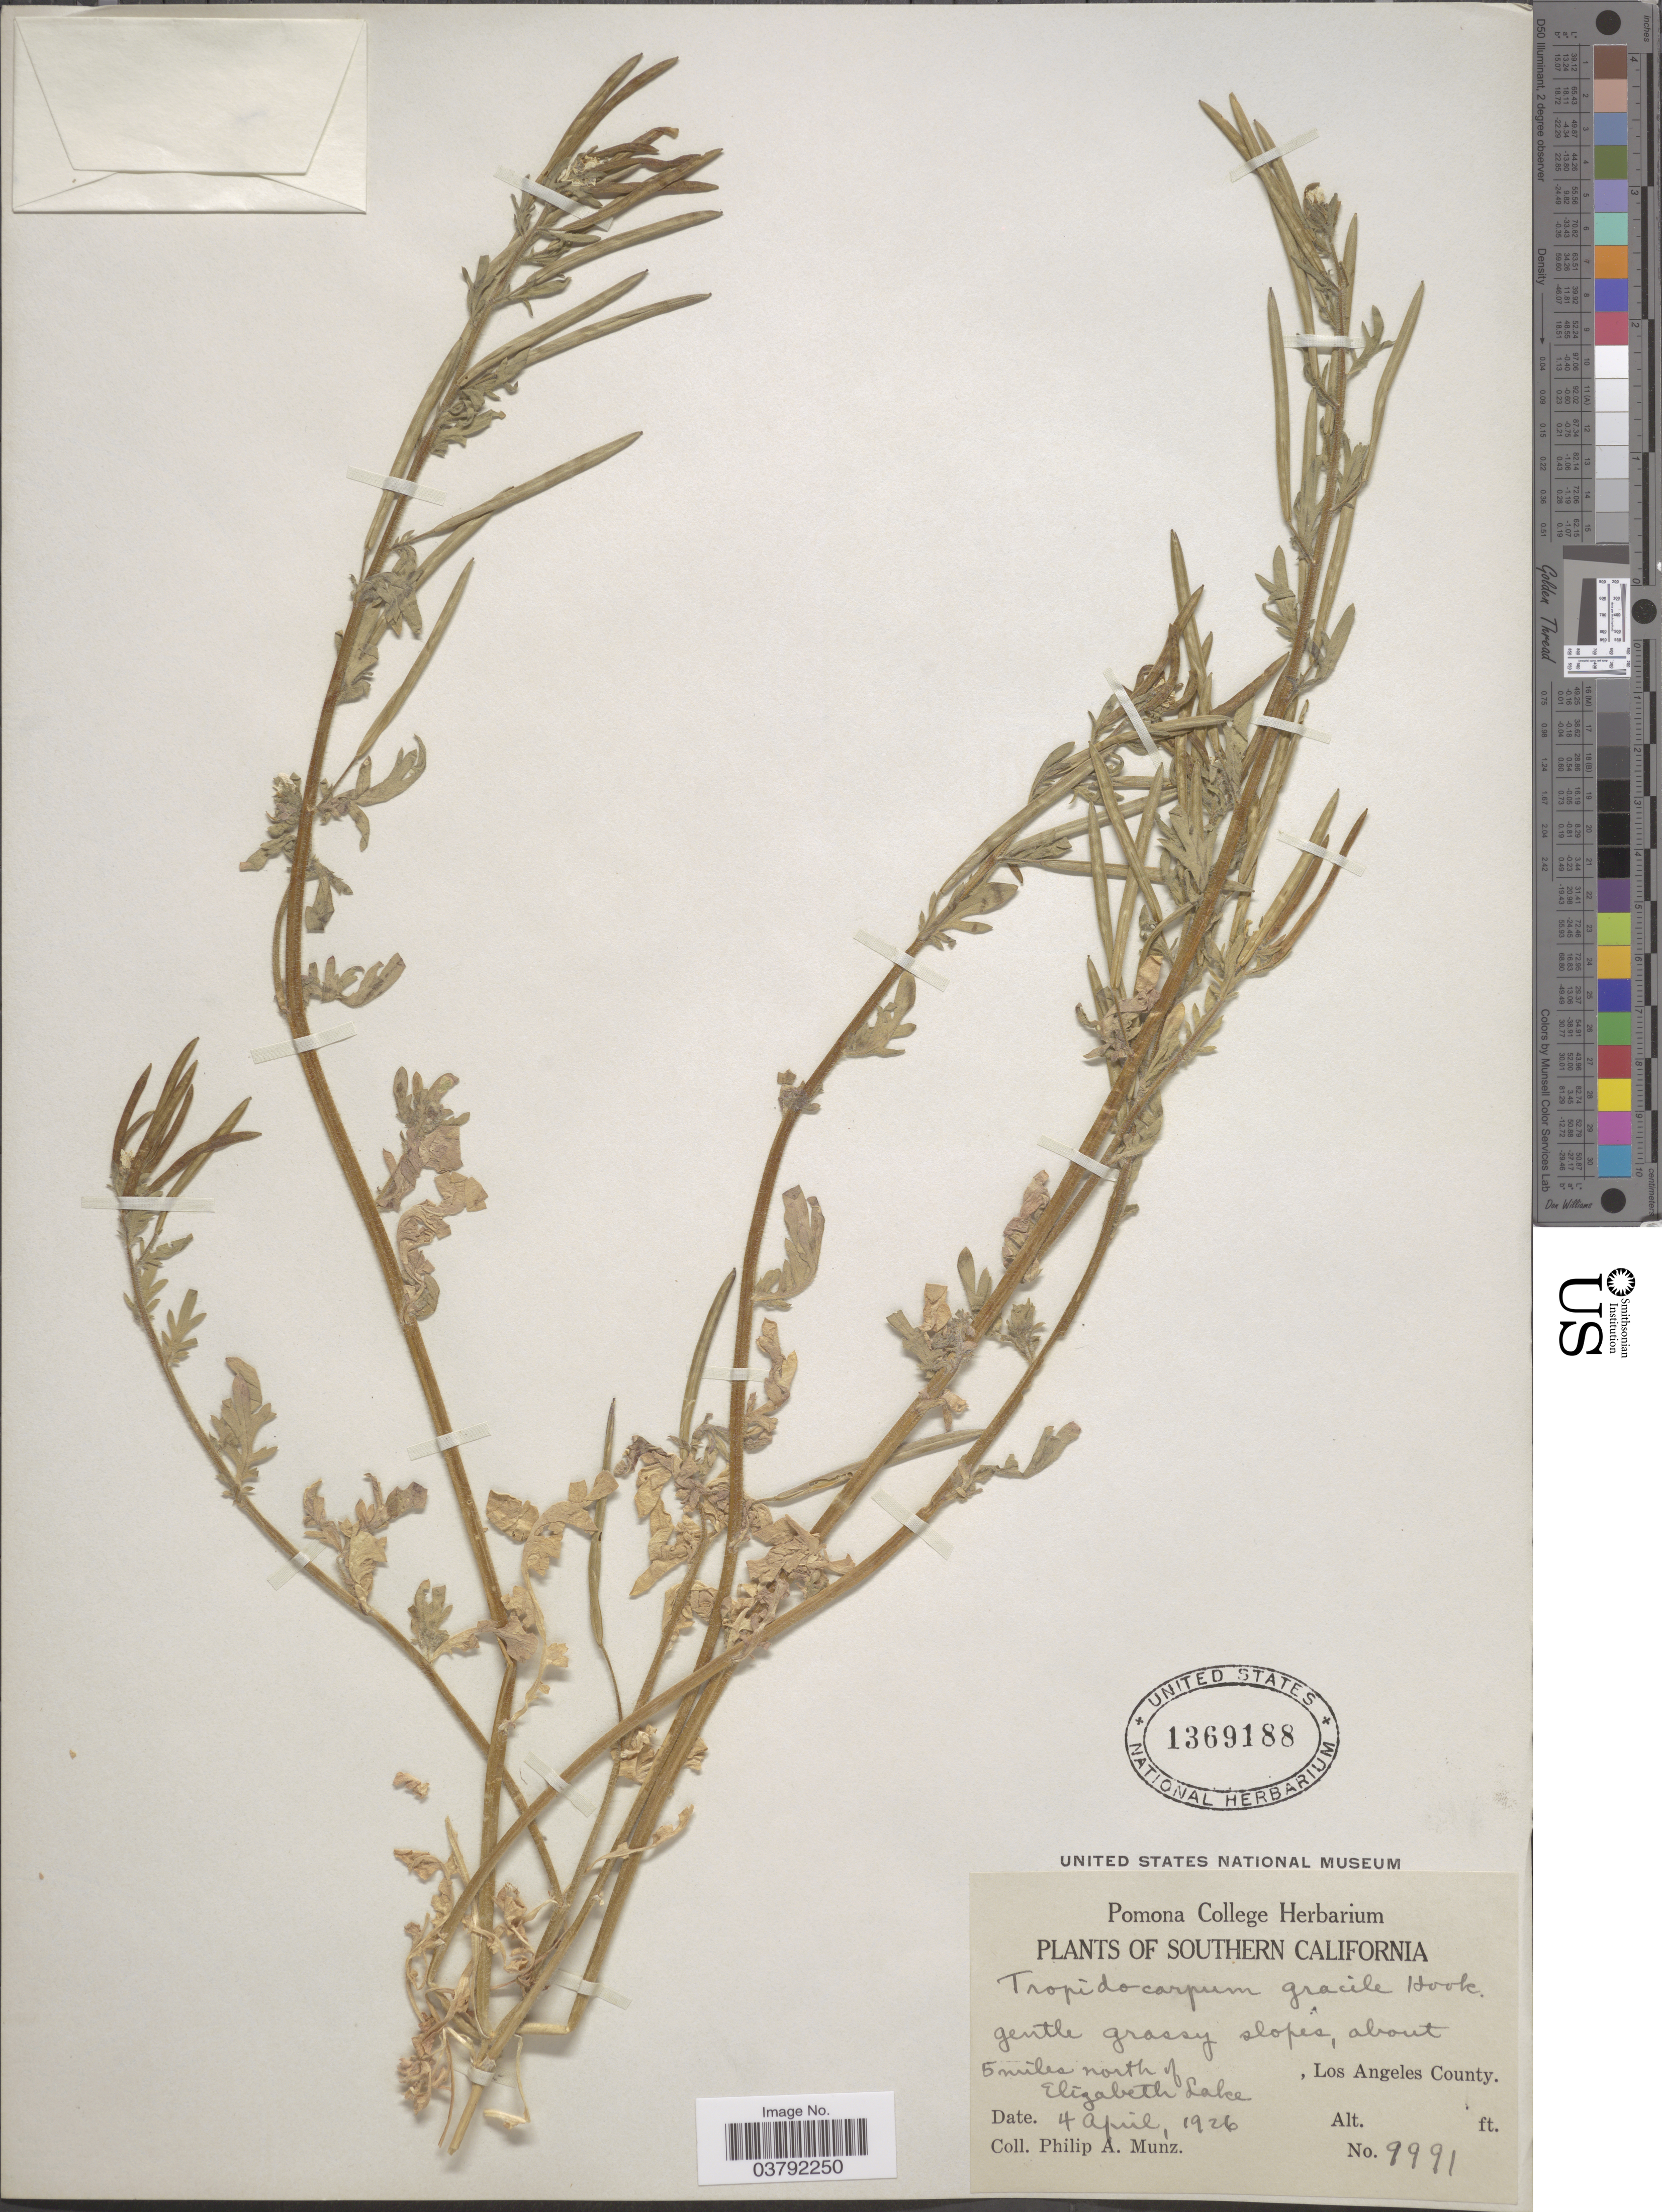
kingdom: Plantae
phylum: Tracheophyta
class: Magnoliopsida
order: Brassicales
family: Brassicaceae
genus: Tropidocarpum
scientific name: Tropidocarpum gracile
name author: Hook.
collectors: P. A. Munz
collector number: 9991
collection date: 1926-04-04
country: United States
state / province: California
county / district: Los Angeles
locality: Southern California. About 5 miles north of Elizabeth Lake, Los Angeles County.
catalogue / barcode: US 1369188